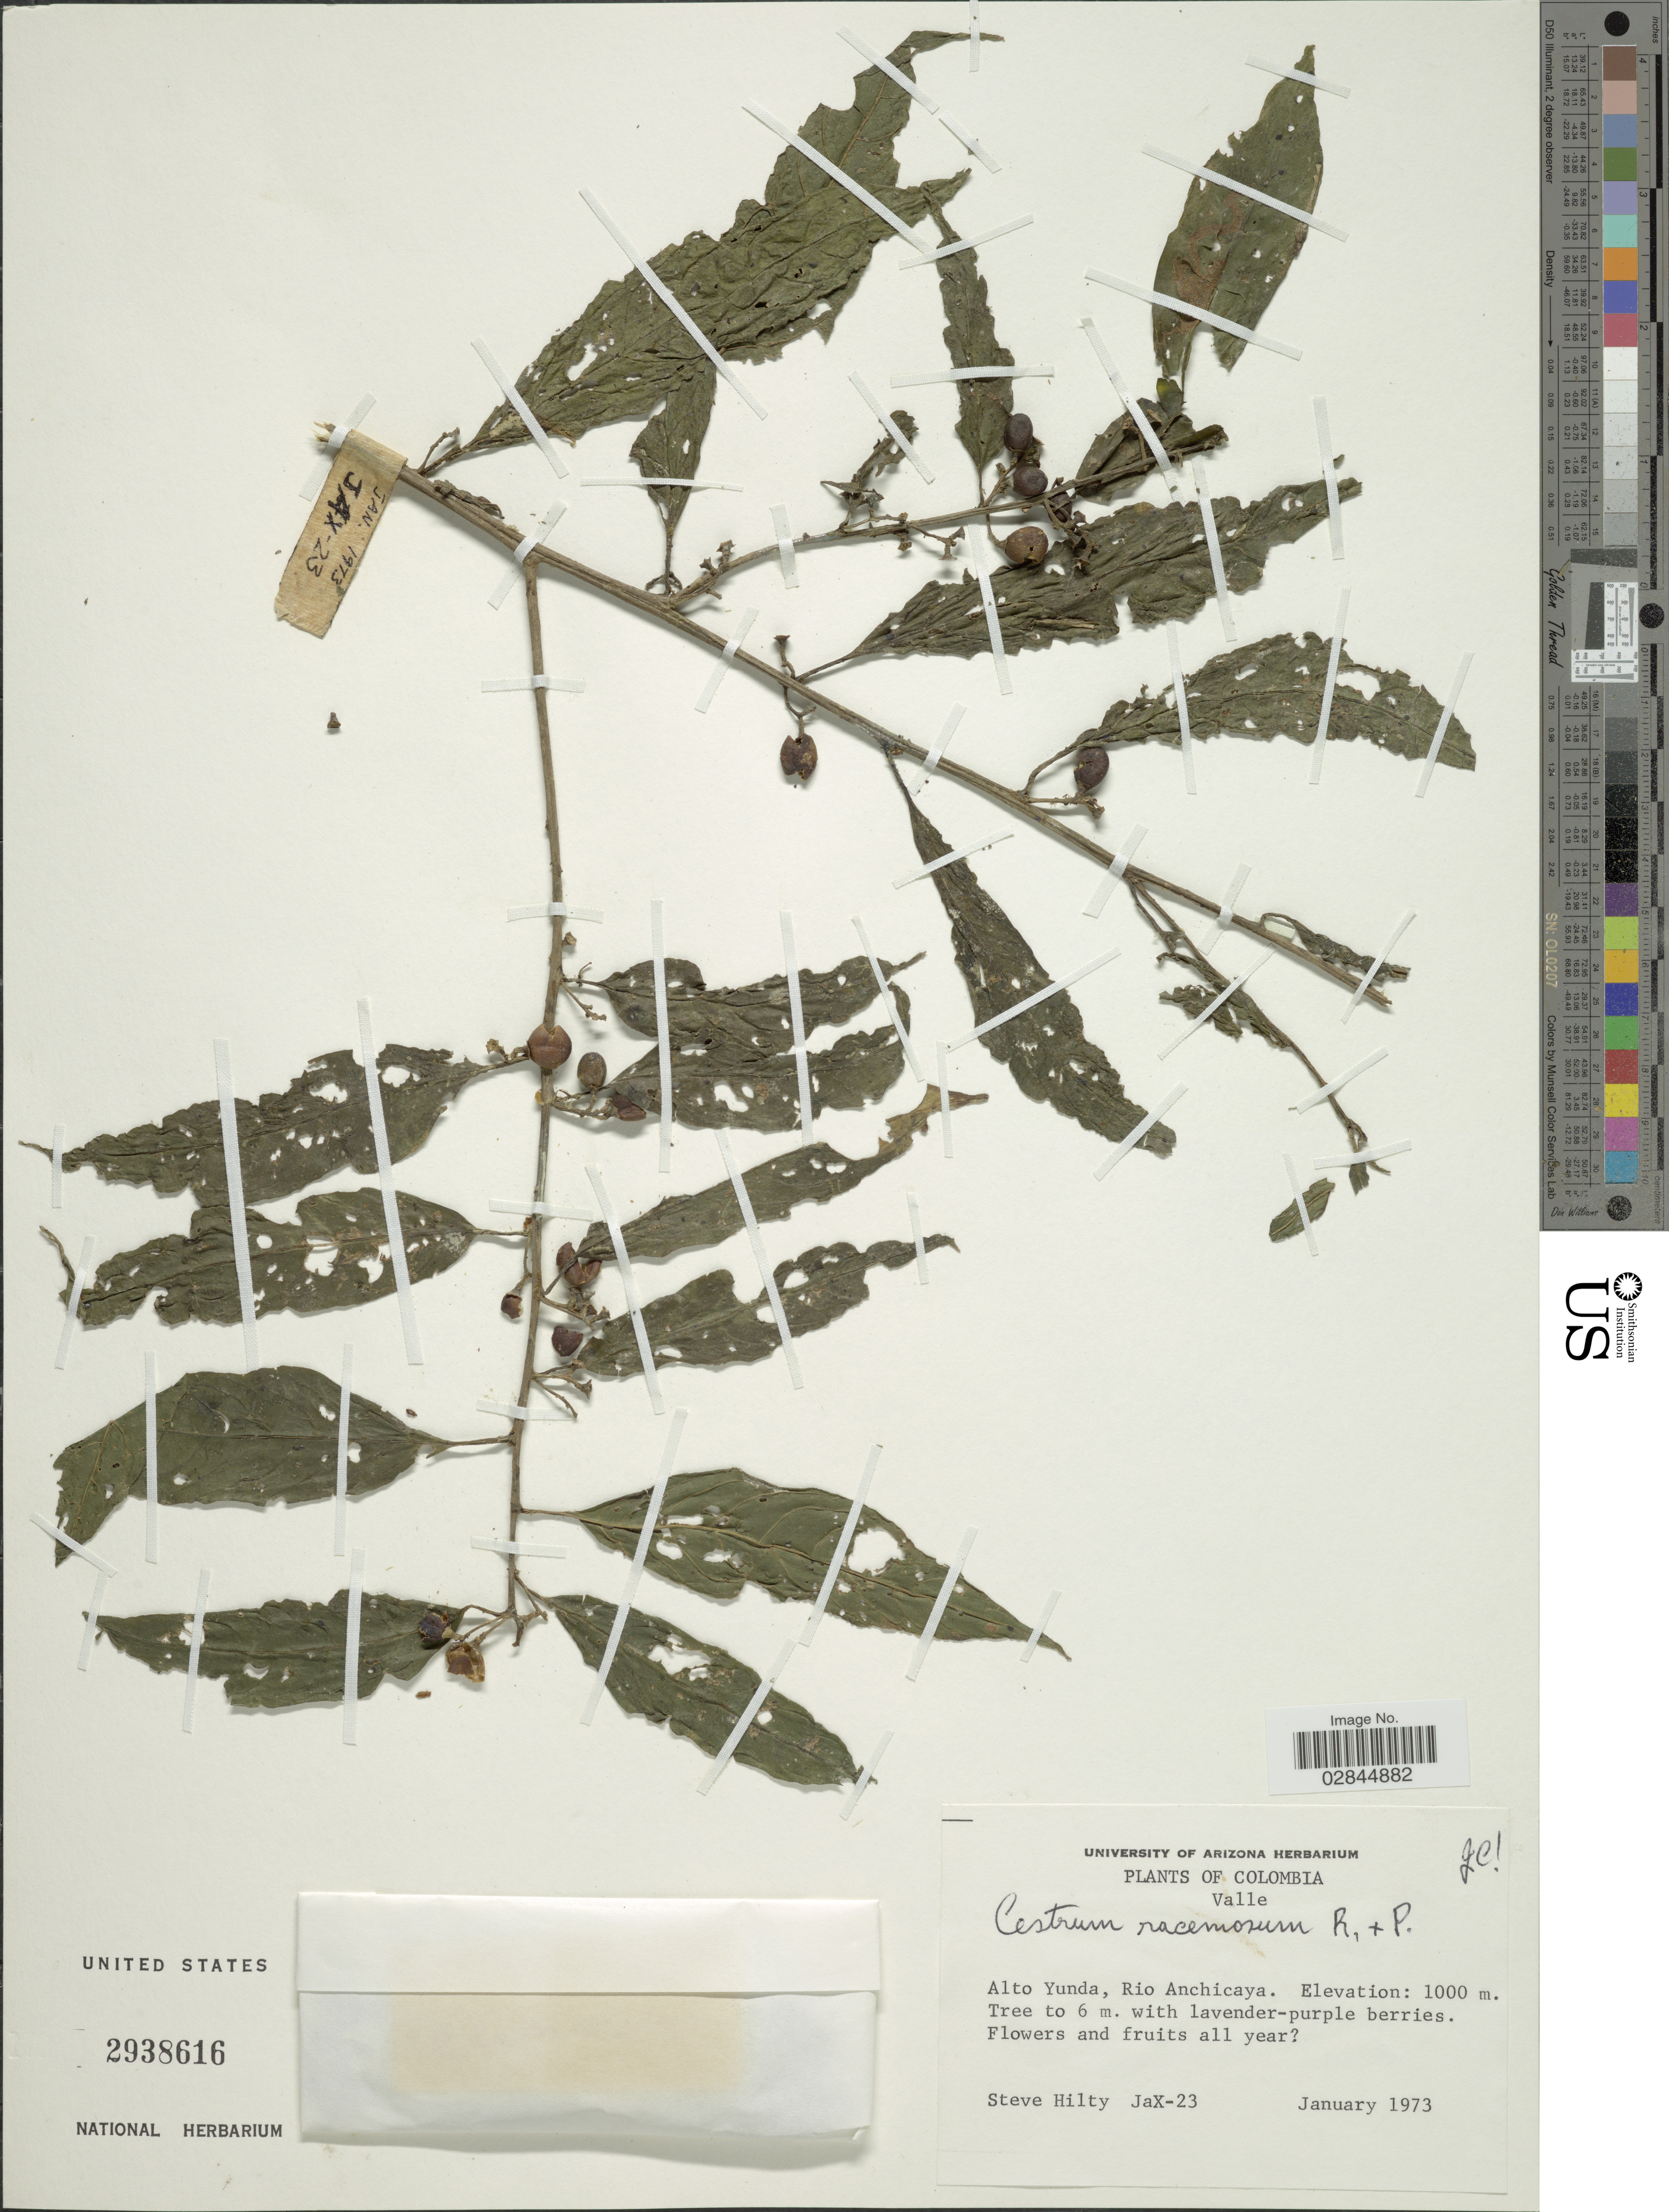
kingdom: Plantae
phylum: Tracheophyta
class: Magnoliopsida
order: Solanales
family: Solanaceae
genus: Cestrum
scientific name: Cestrum racemosum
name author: Ruiz & Pav.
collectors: S. Hilty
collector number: JaX-23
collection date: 1973-01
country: Colombia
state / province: Valle del Cauca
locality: Alto Yunda, Rio Anchicaya.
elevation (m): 1000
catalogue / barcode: US 2938616